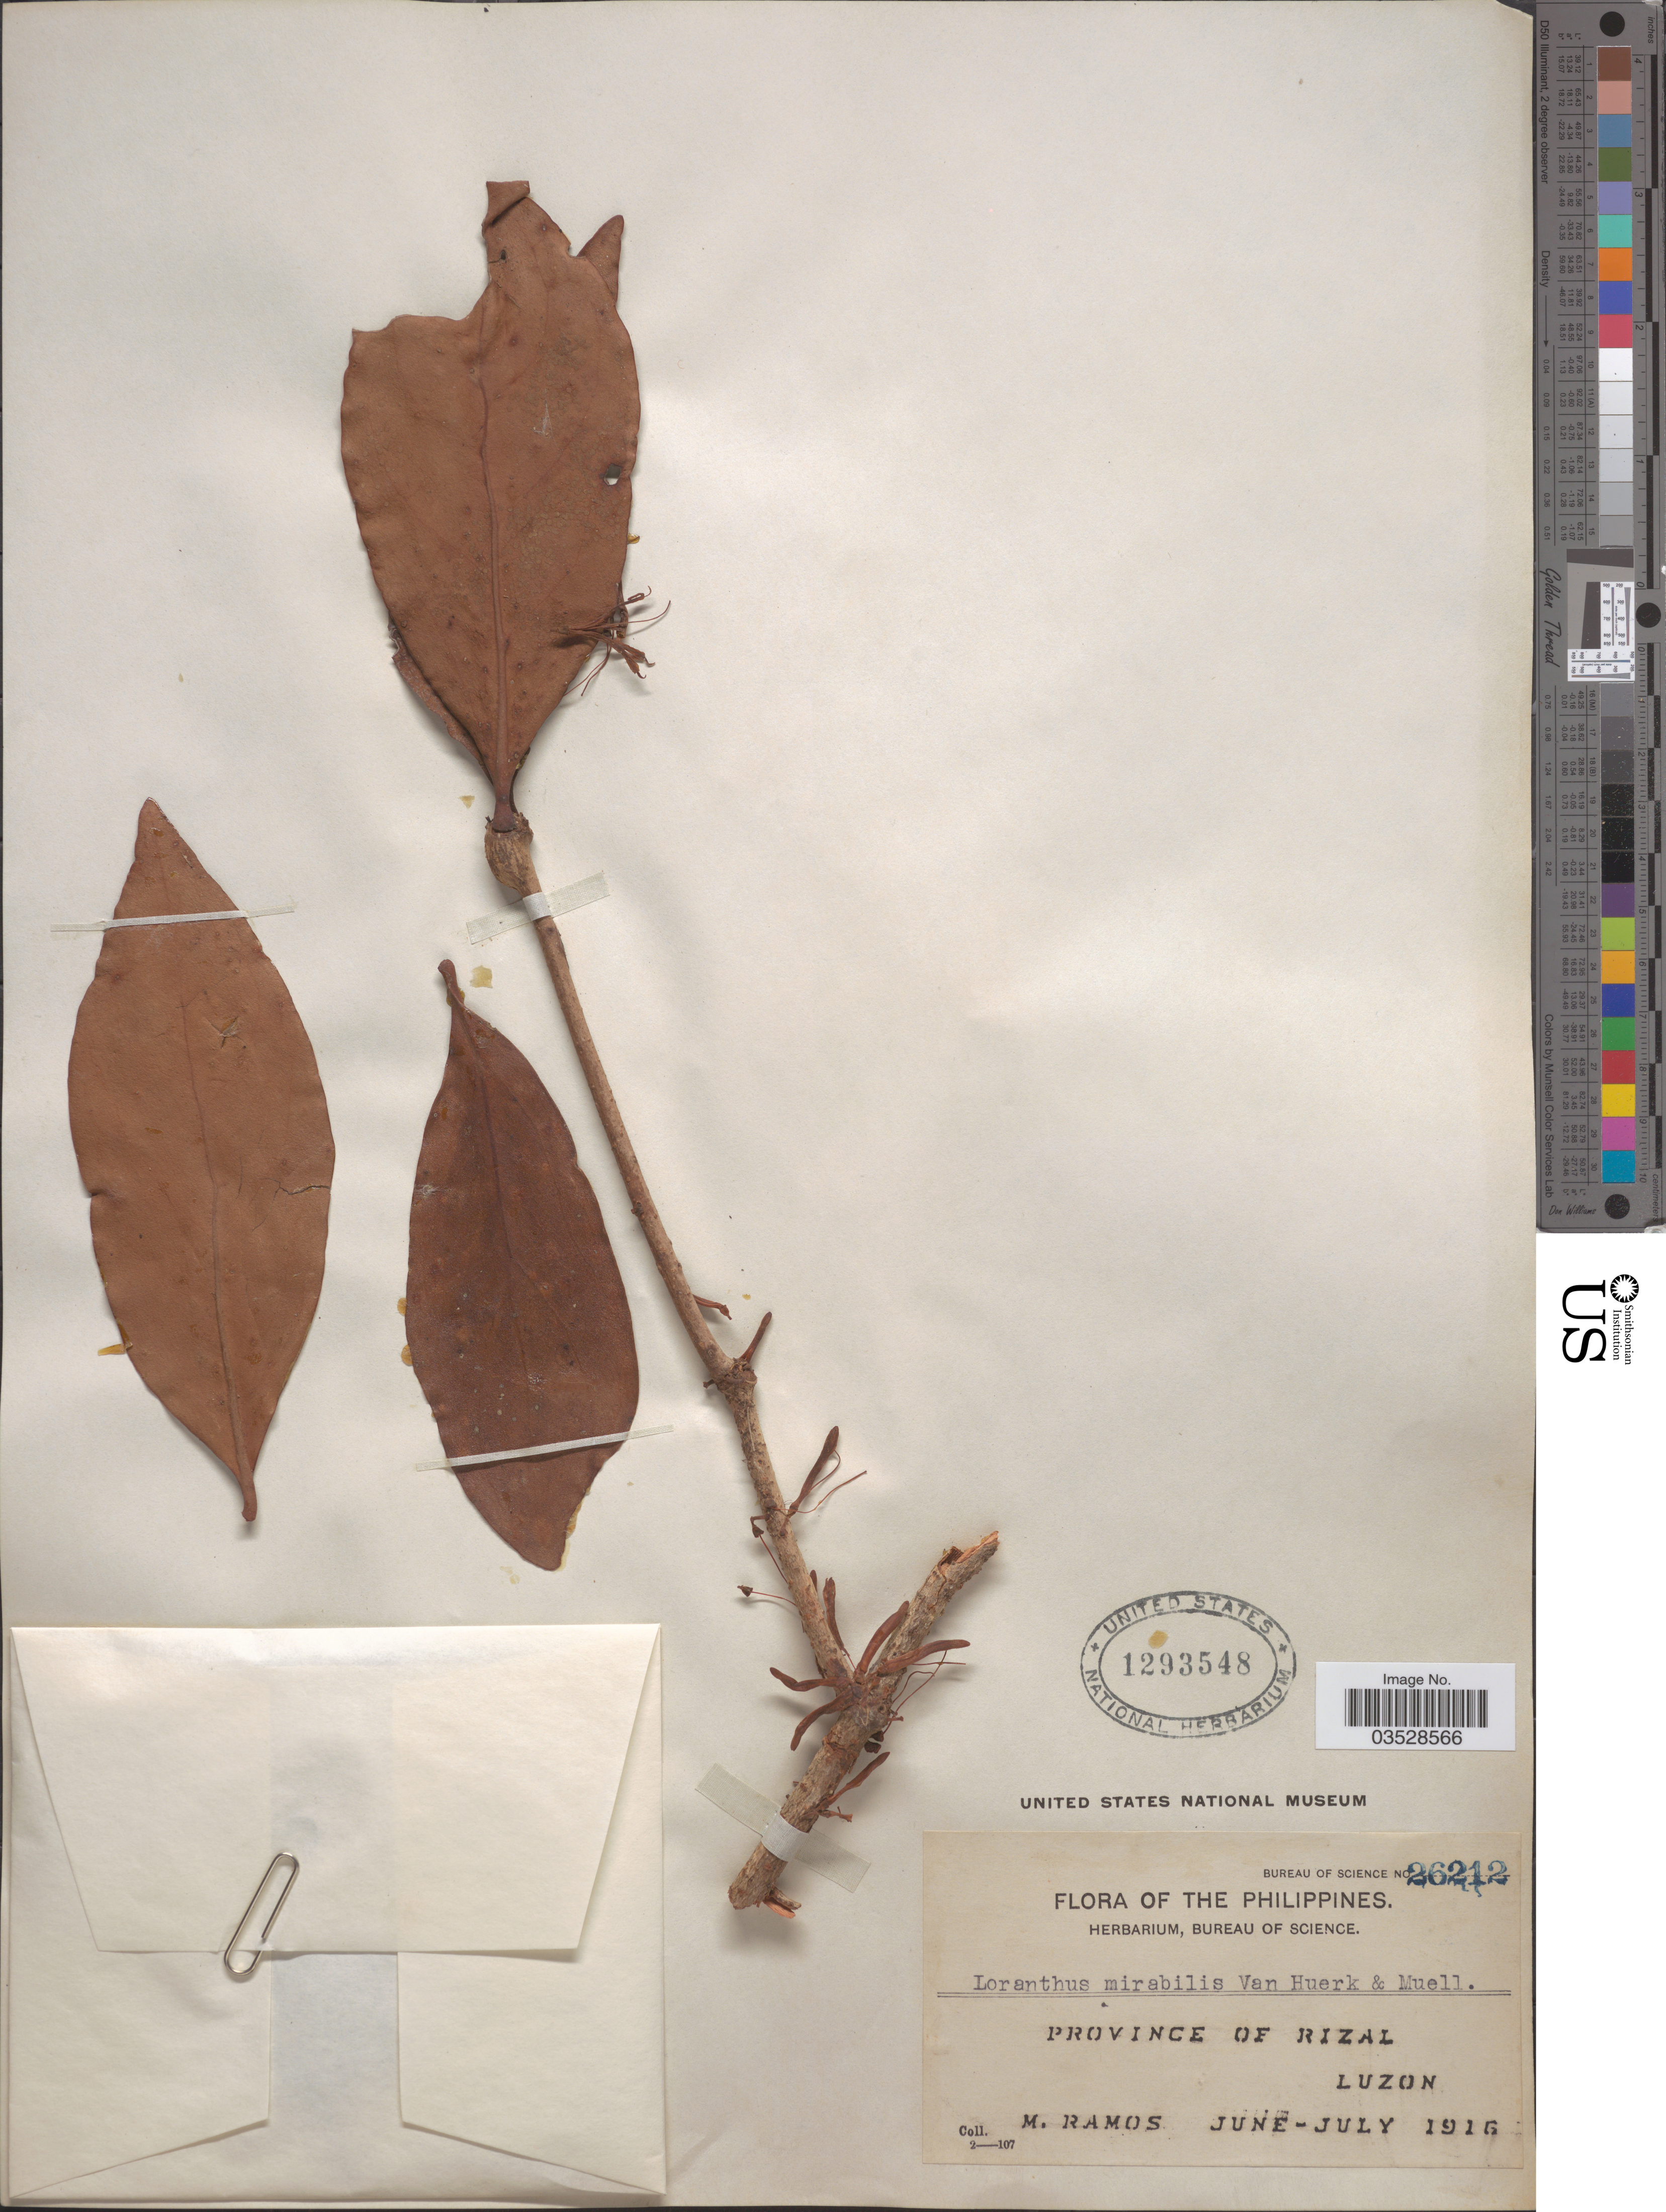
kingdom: Plantae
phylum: Tracheophyta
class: Magnoliopsida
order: Santalales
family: Loranthaceae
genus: Loranthus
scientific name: Loranthus mirabilis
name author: Van Huerck & Müll. Arg.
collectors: M. Ramos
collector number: Bureau of Science 26212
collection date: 1916-06/1916-07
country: Philippines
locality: Province of Rizal. Luzon.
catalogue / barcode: US 1293548